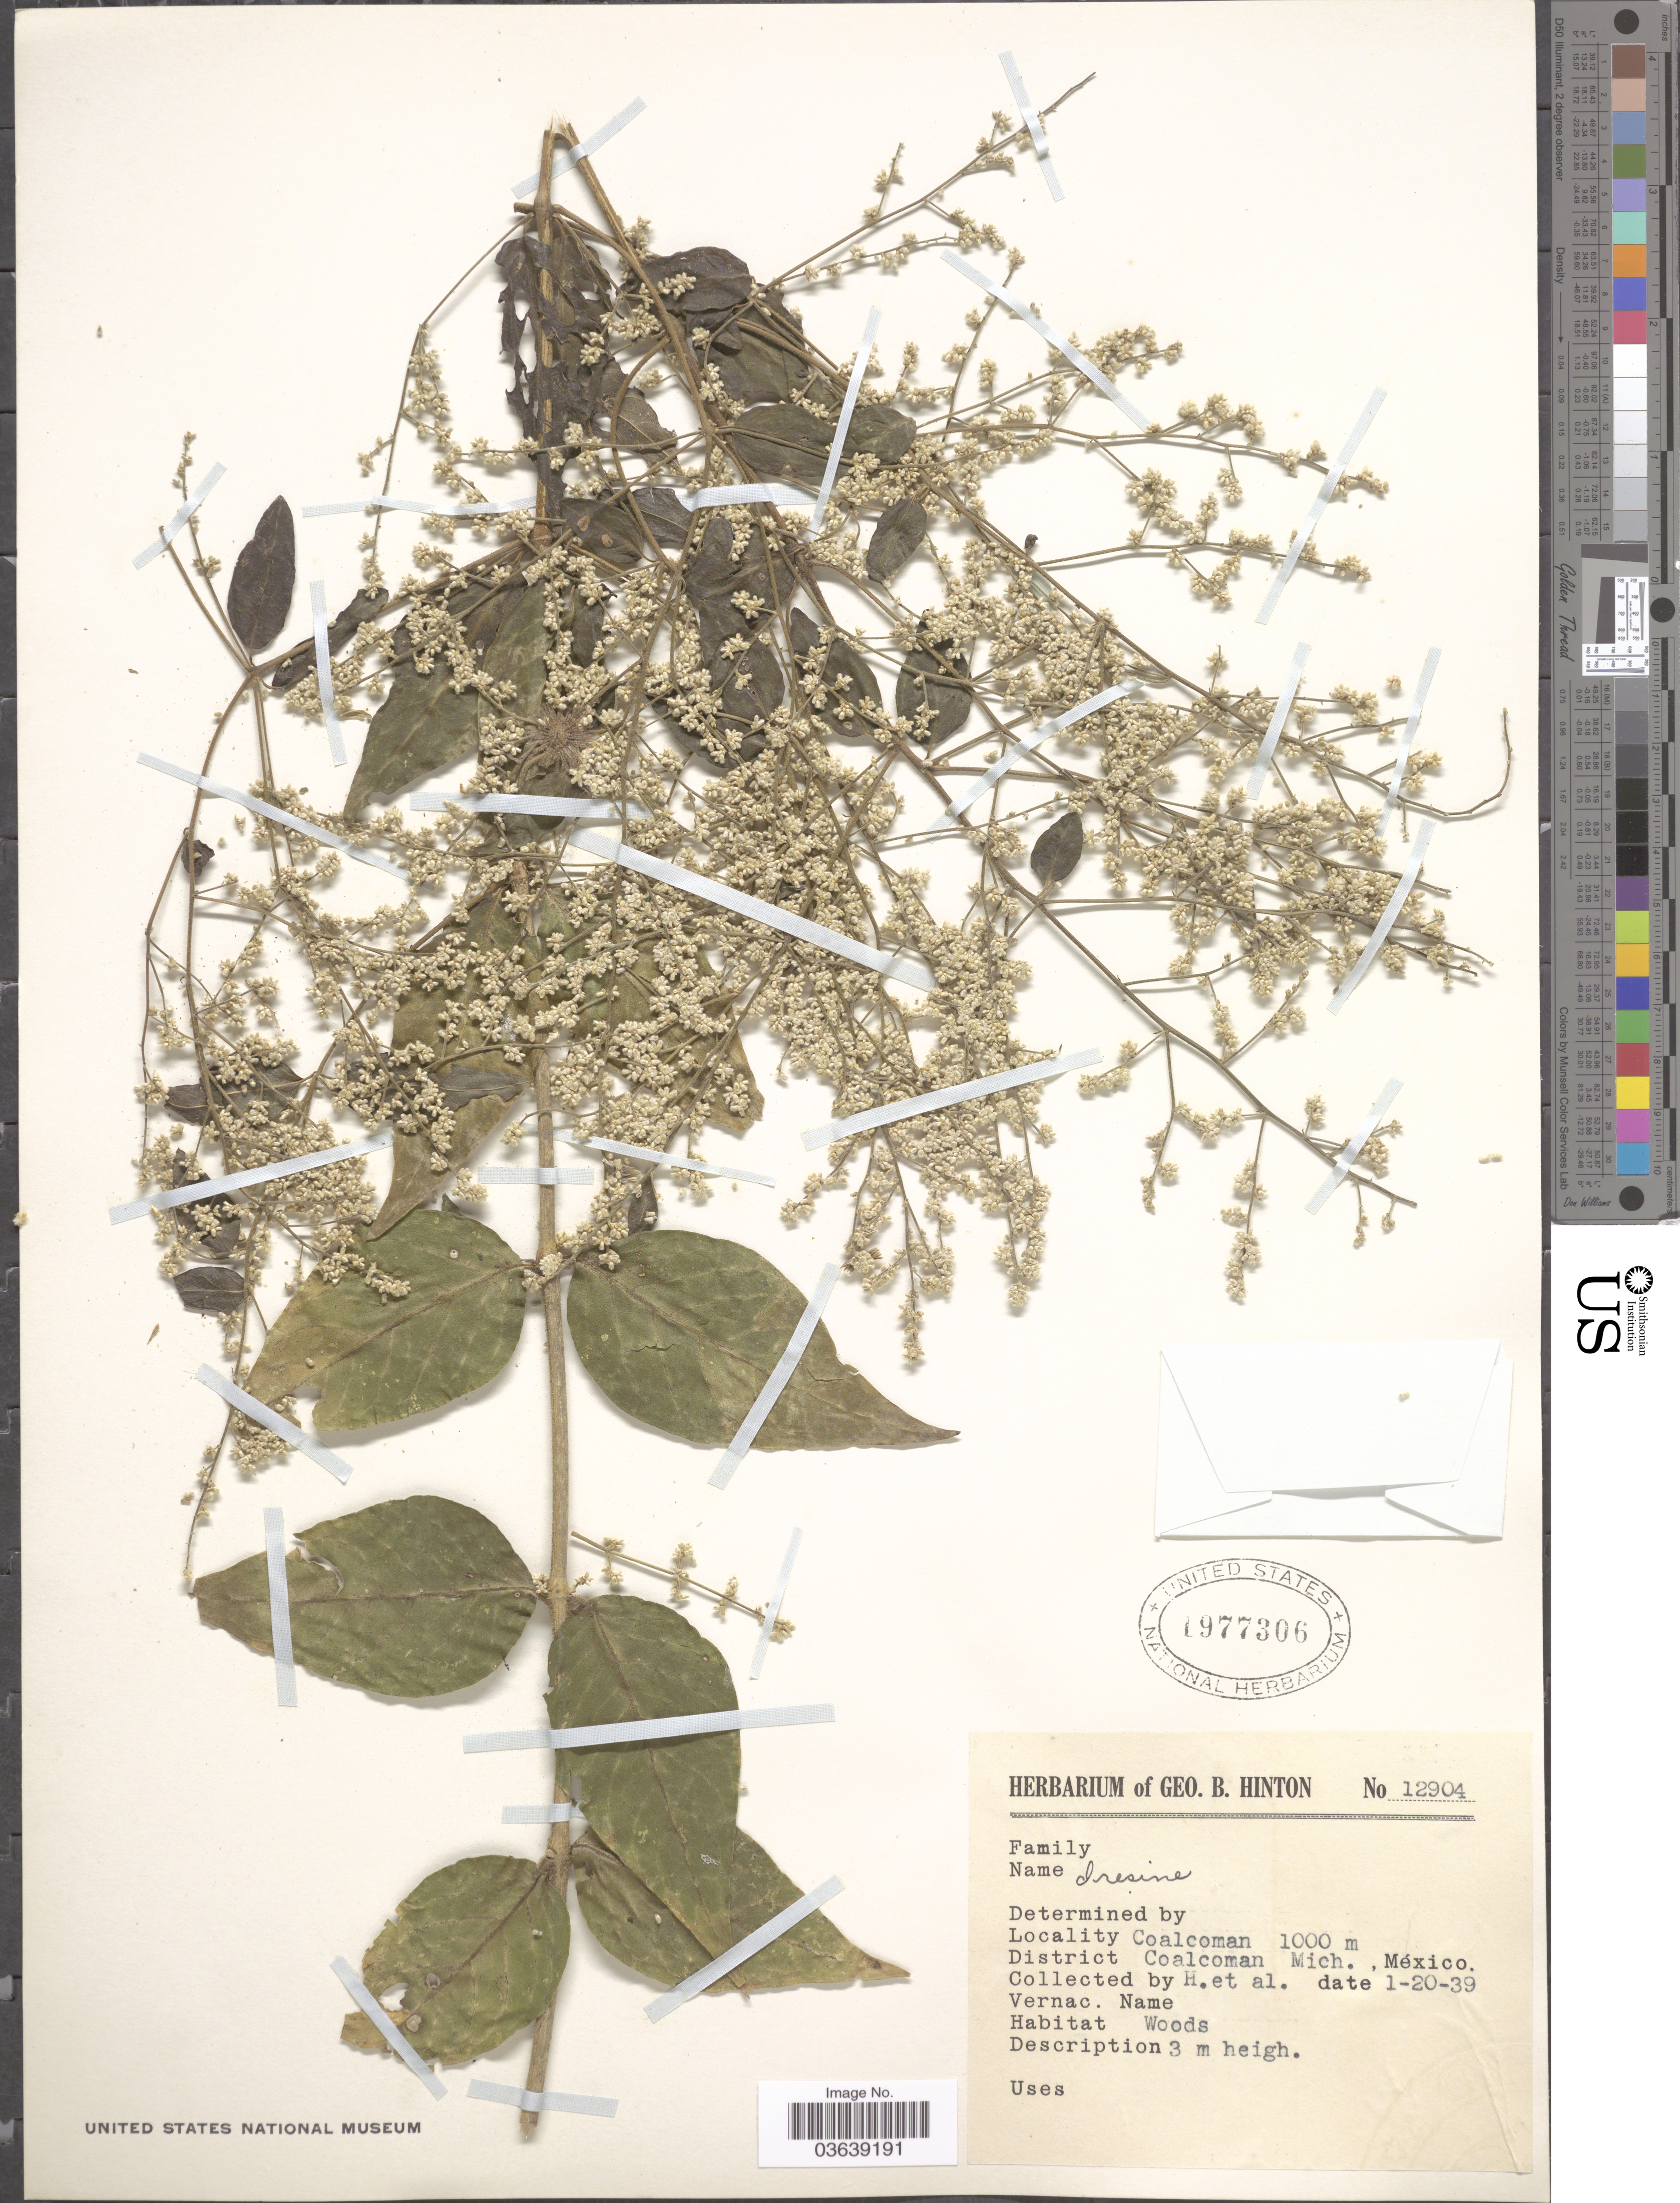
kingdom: Plantae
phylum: Tracheophyta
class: Magnoliopsida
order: Caryophyllales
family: Amaranthaceae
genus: Iresine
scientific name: Iresine sp.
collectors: G. B. Hinton & et al.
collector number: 12904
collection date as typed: Transcribed d/m/y: 20/1/39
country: Mexico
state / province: Michoacán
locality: Coalcoman. District Coalcoman.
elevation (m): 1000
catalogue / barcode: US 1977306